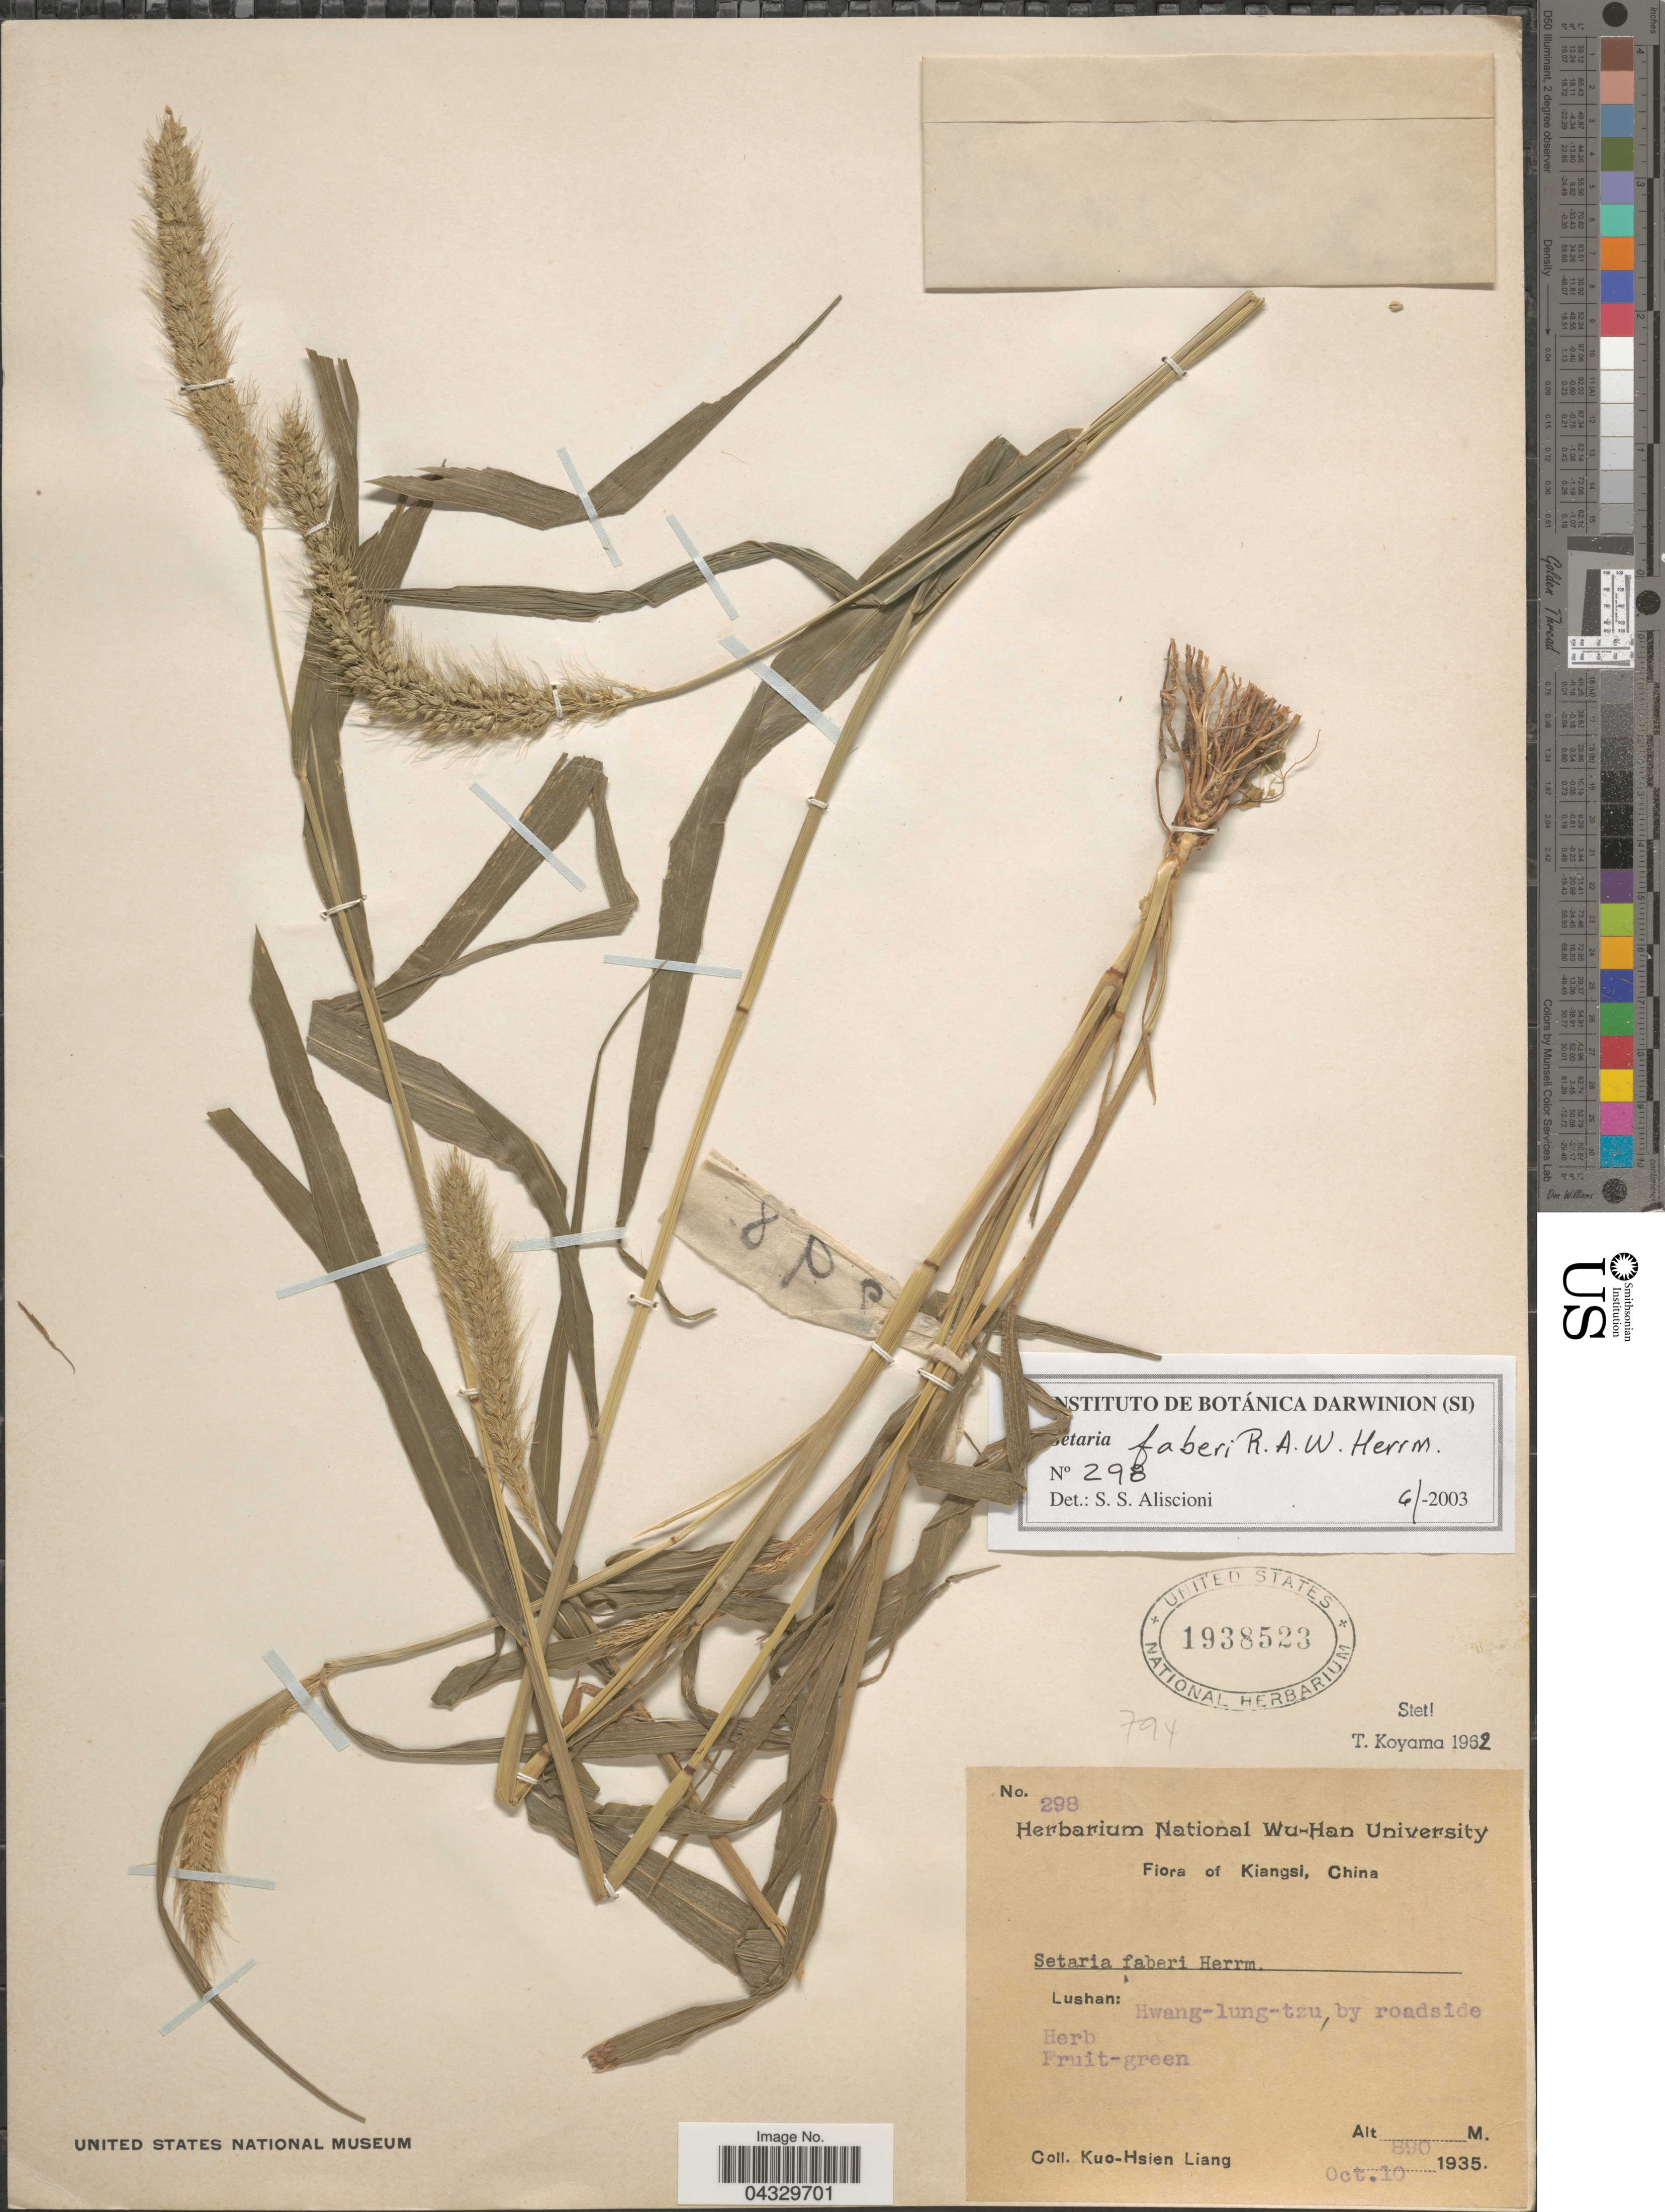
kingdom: Plantae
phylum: Tracheophyta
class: Liliopsida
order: Poales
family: Poaceae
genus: Setaria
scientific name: Setaria faberi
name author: R.A.W. Herrm.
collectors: L. Kuo-hsien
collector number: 298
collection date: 1935-10-10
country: China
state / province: Jiangxi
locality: Kiangsi. Lushan: Hwang-lung-tzi by roadside.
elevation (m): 890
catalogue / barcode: US 1938523